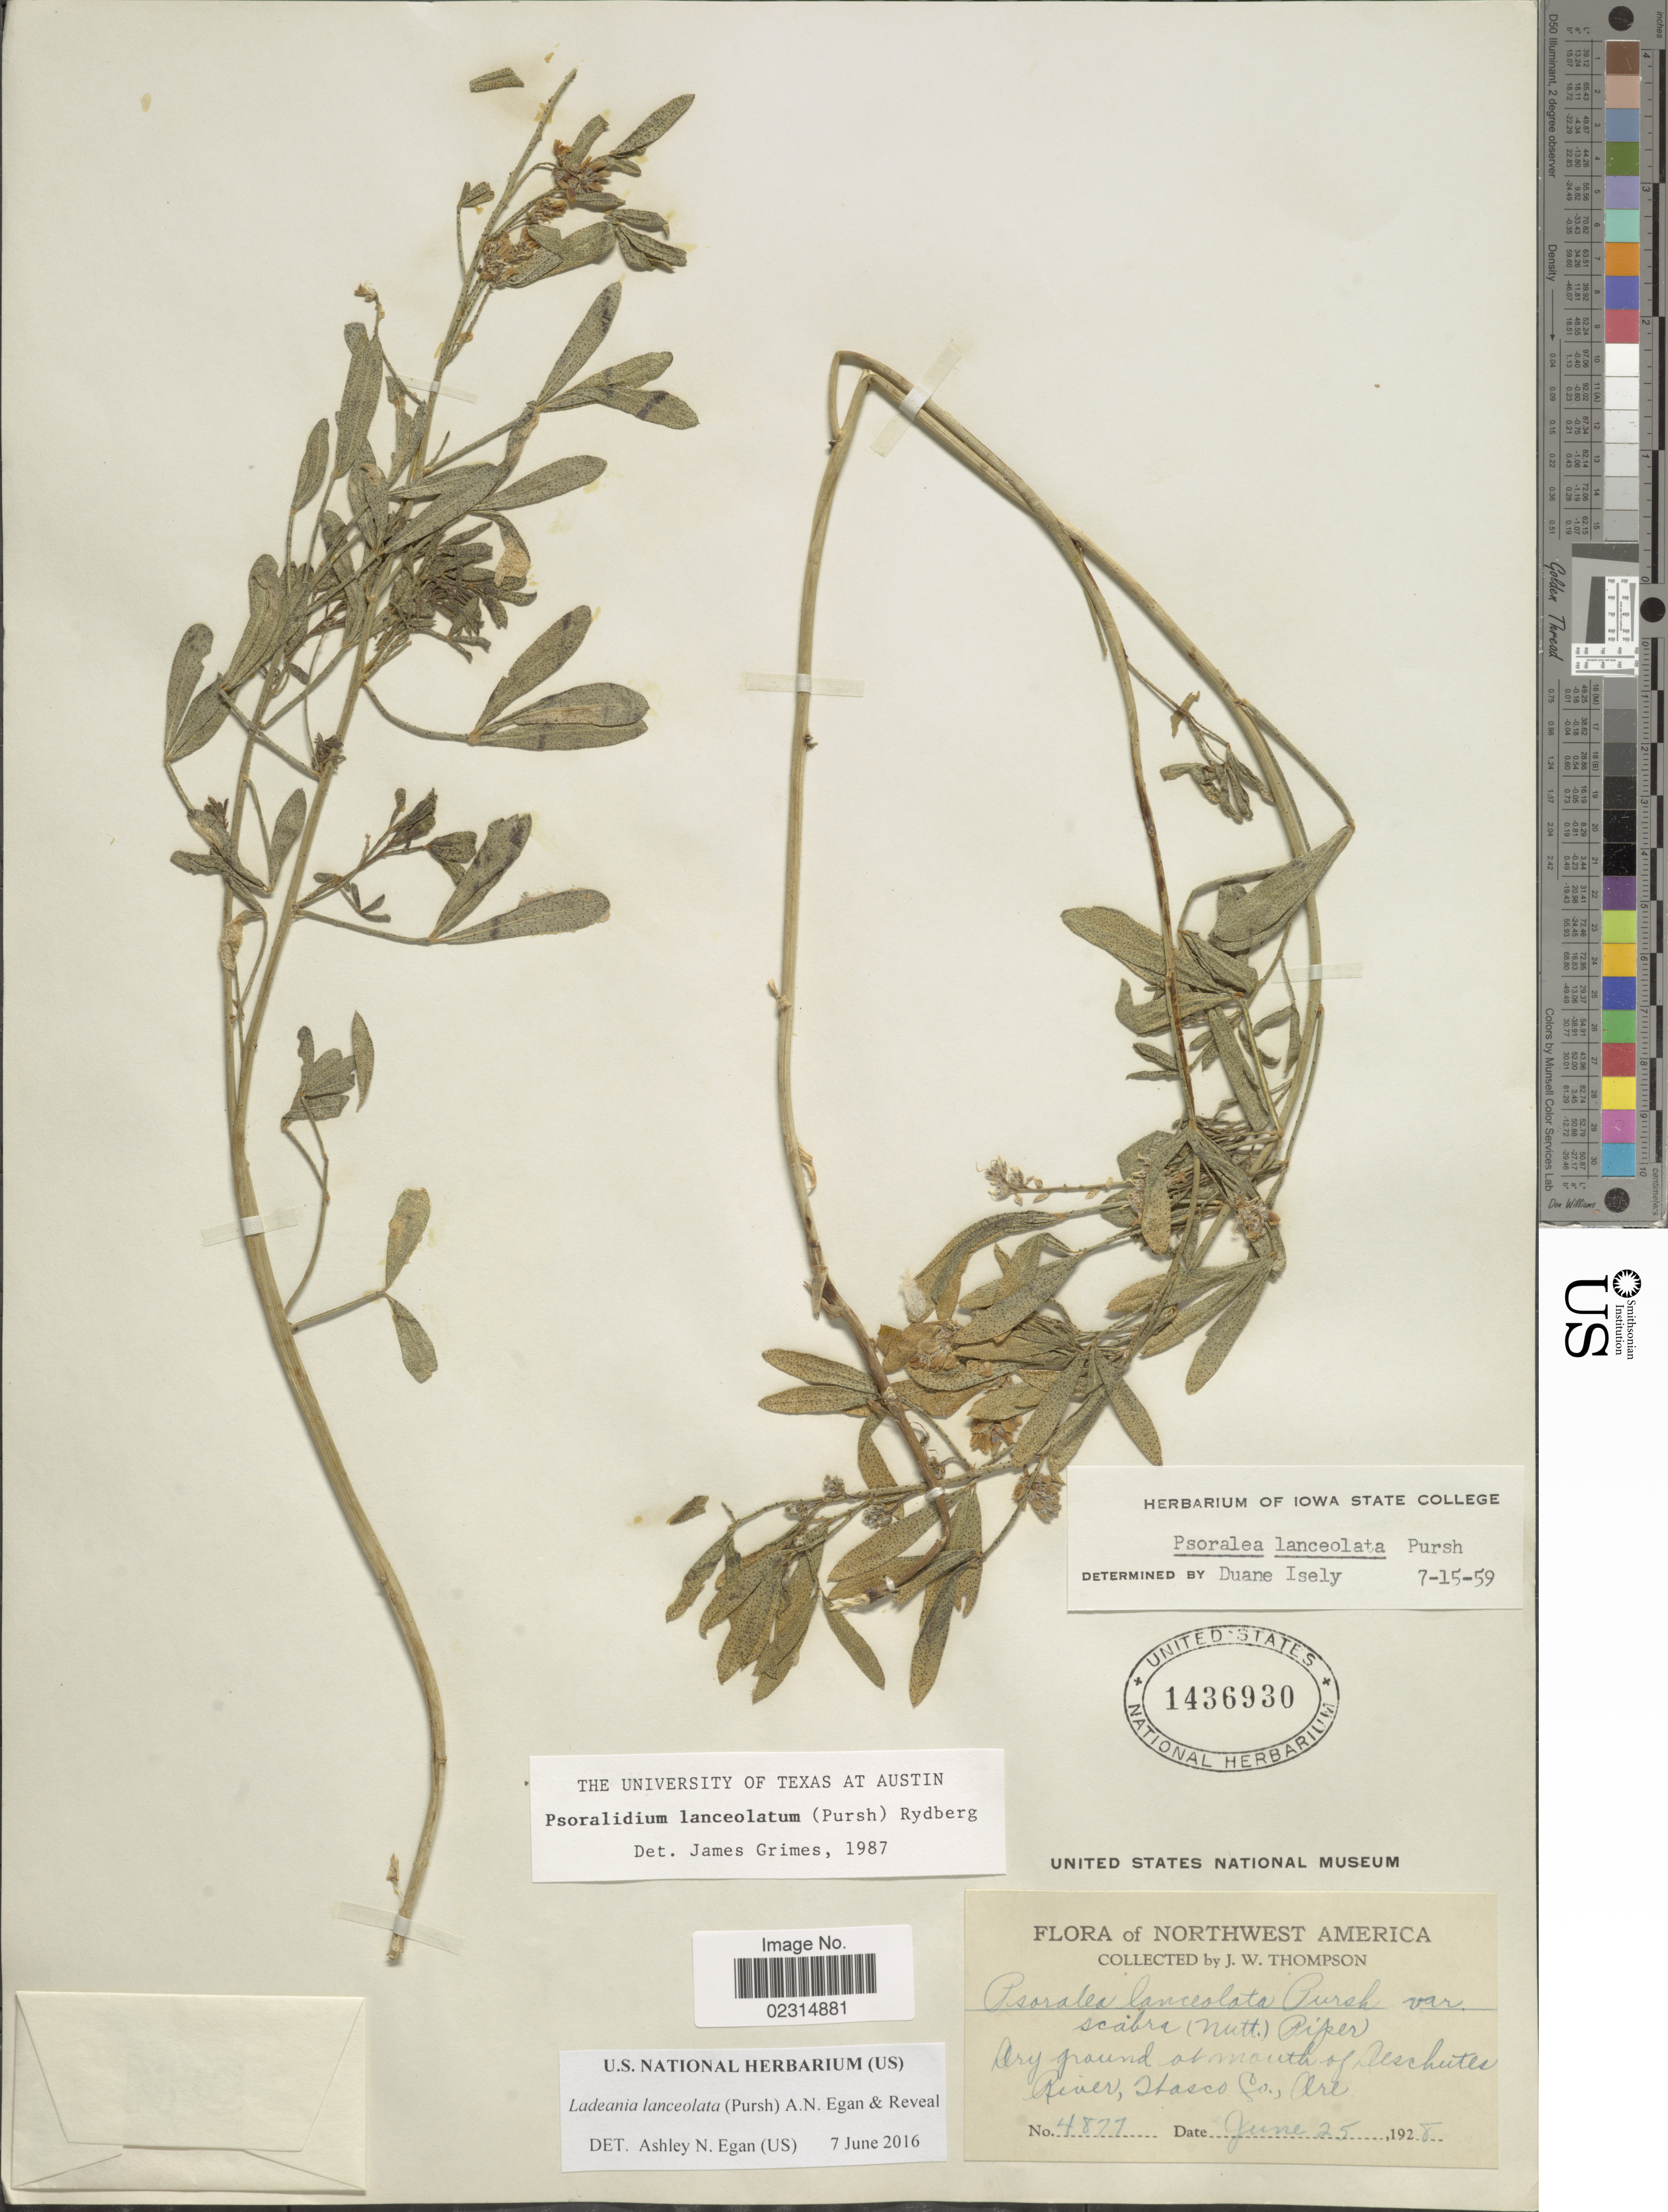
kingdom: Plantae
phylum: Tracheophyta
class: Magnoliopsida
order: Fabales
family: Fabaceae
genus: Ladeania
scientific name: Ladeania lanceolata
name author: (Pursh) A.N. Egan & Reveal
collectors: J. W. Thompson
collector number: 4877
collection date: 1928-06-25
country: United States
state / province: Oregon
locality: Northwest America, Dry ground at mouth of Deschutes River, Itasco Co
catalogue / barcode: US 1436930